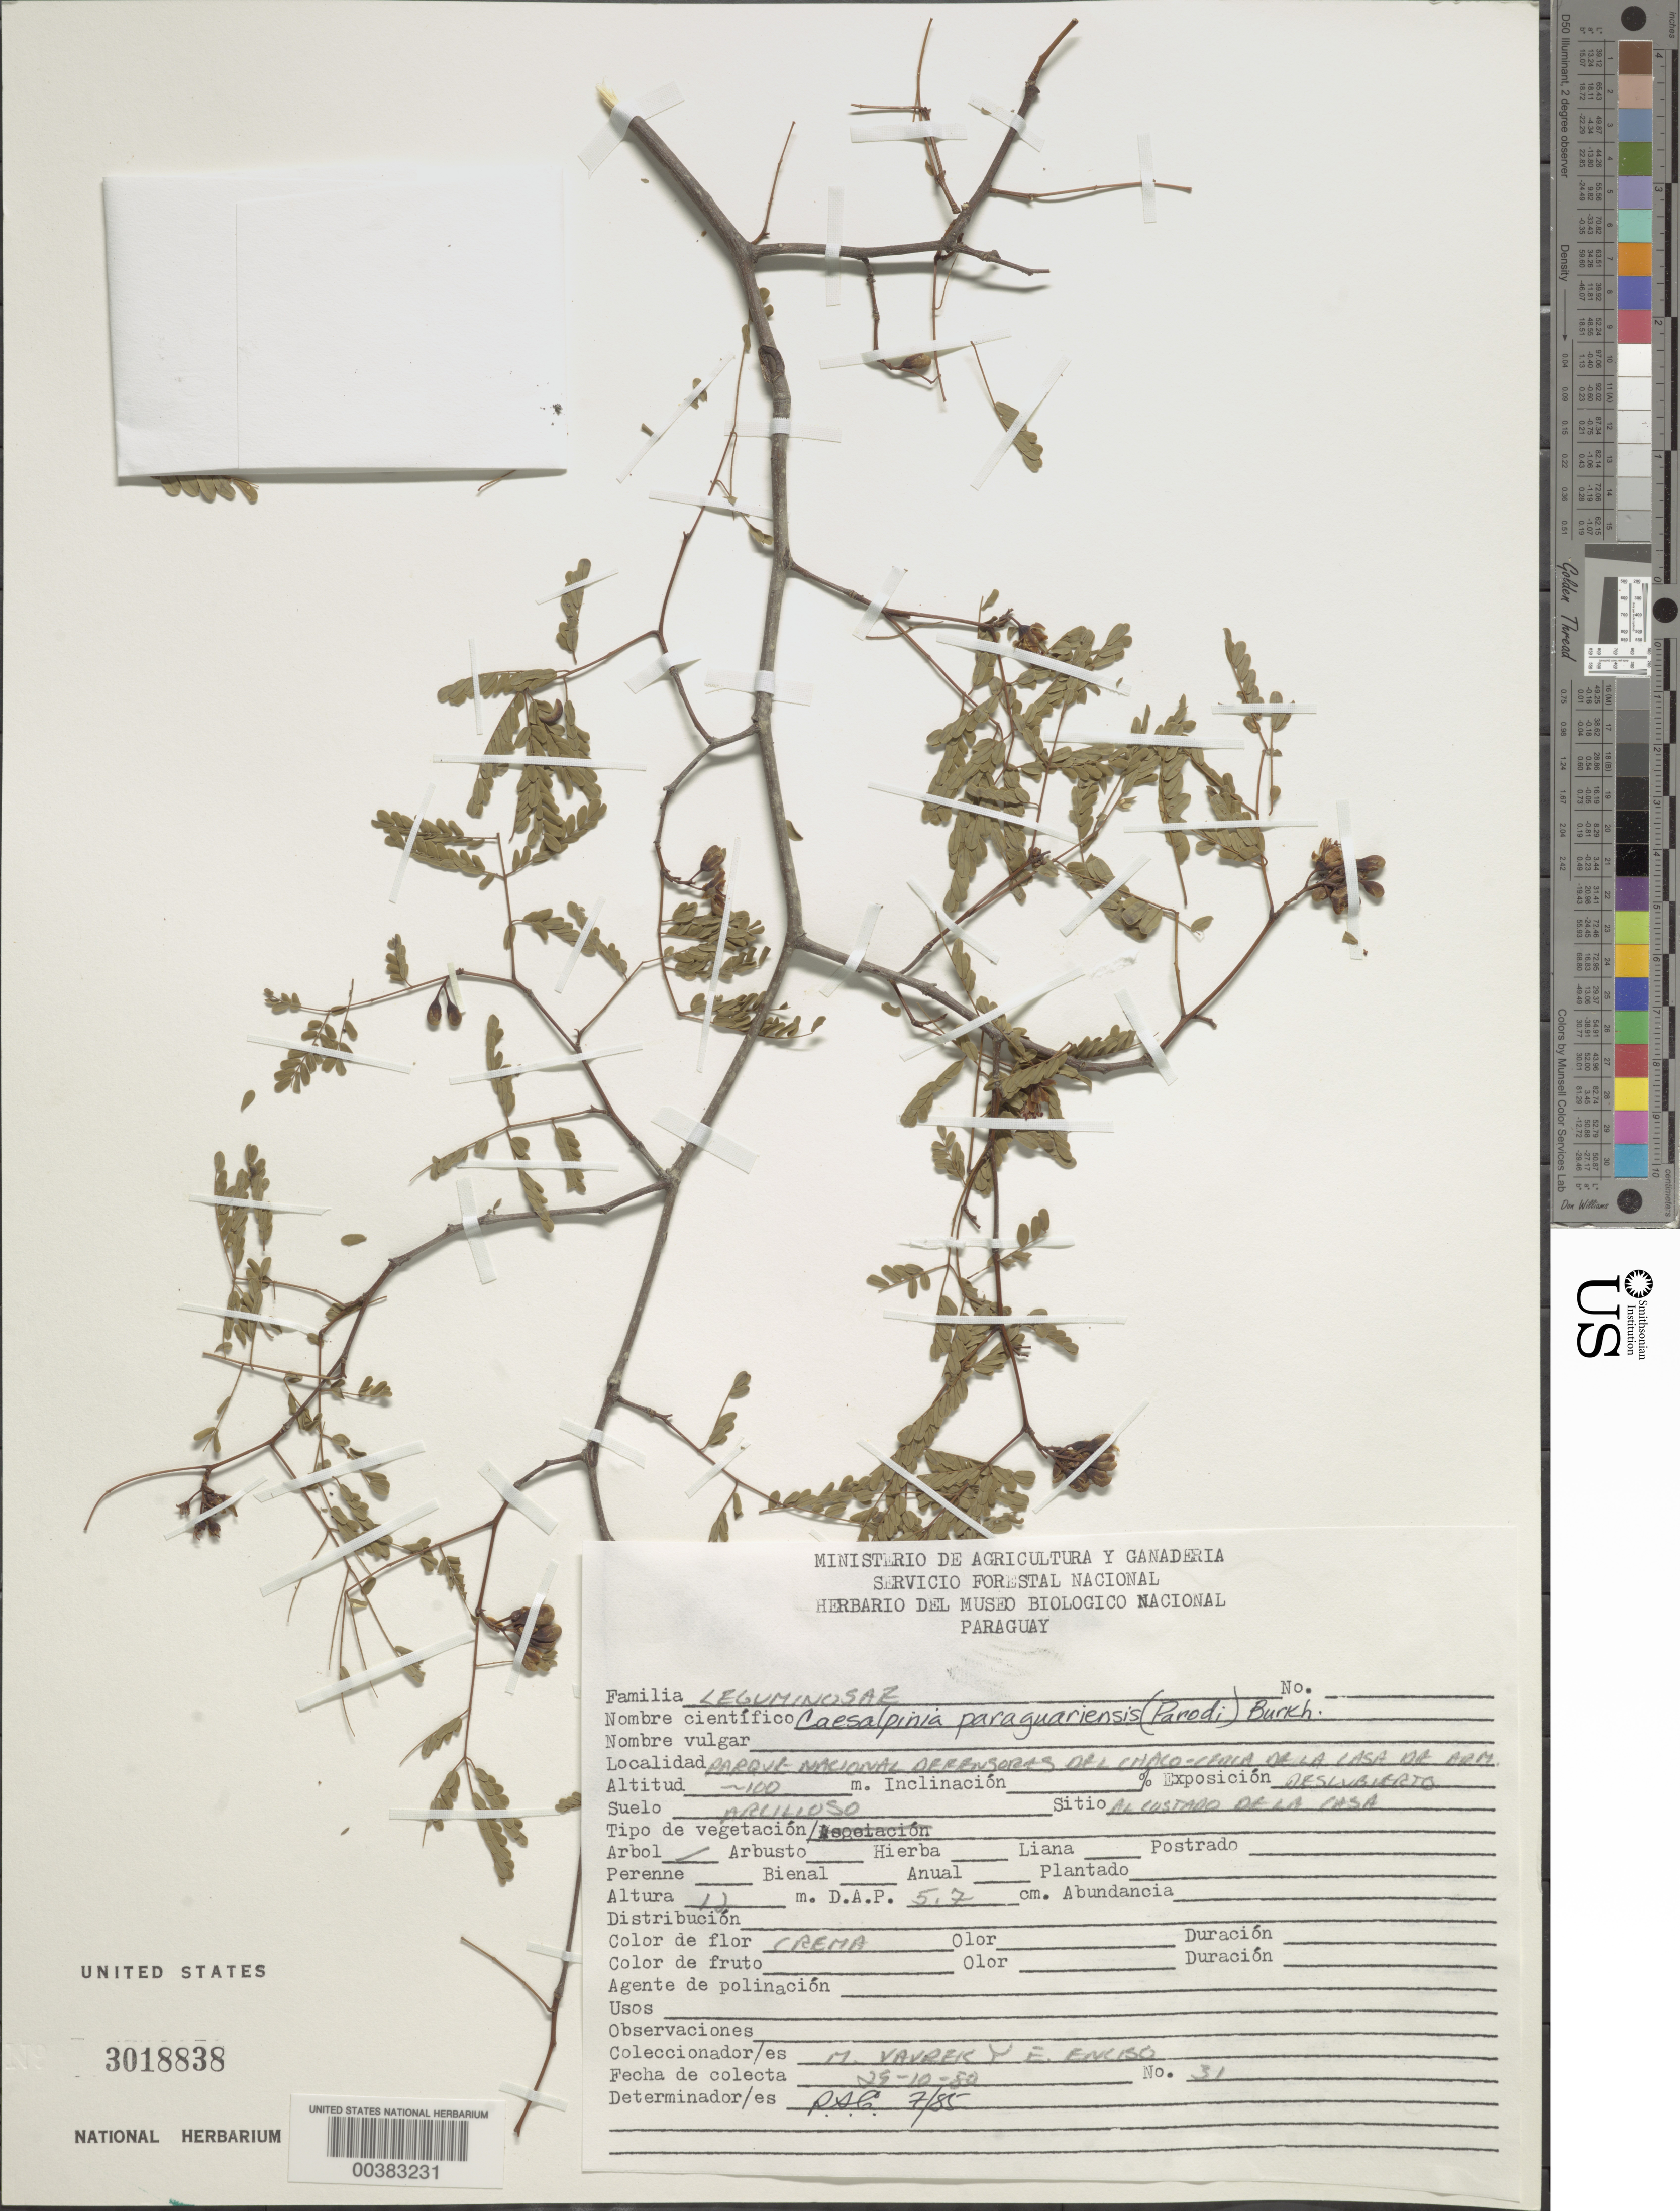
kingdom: Plantae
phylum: Tracheophyta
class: Magnoliopsida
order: Fabales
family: Fabaceae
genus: Libidibia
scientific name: Libidibia paraguariensis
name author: (Parodi) G.P. Lewis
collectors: M. Vavrek & E. Enciso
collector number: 31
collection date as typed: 25 Oct 1980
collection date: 1980-10-25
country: Paraguay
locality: Parque nacional defensoras del chaco, cerca de la casa da aom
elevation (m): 100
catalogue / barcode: US 3018838